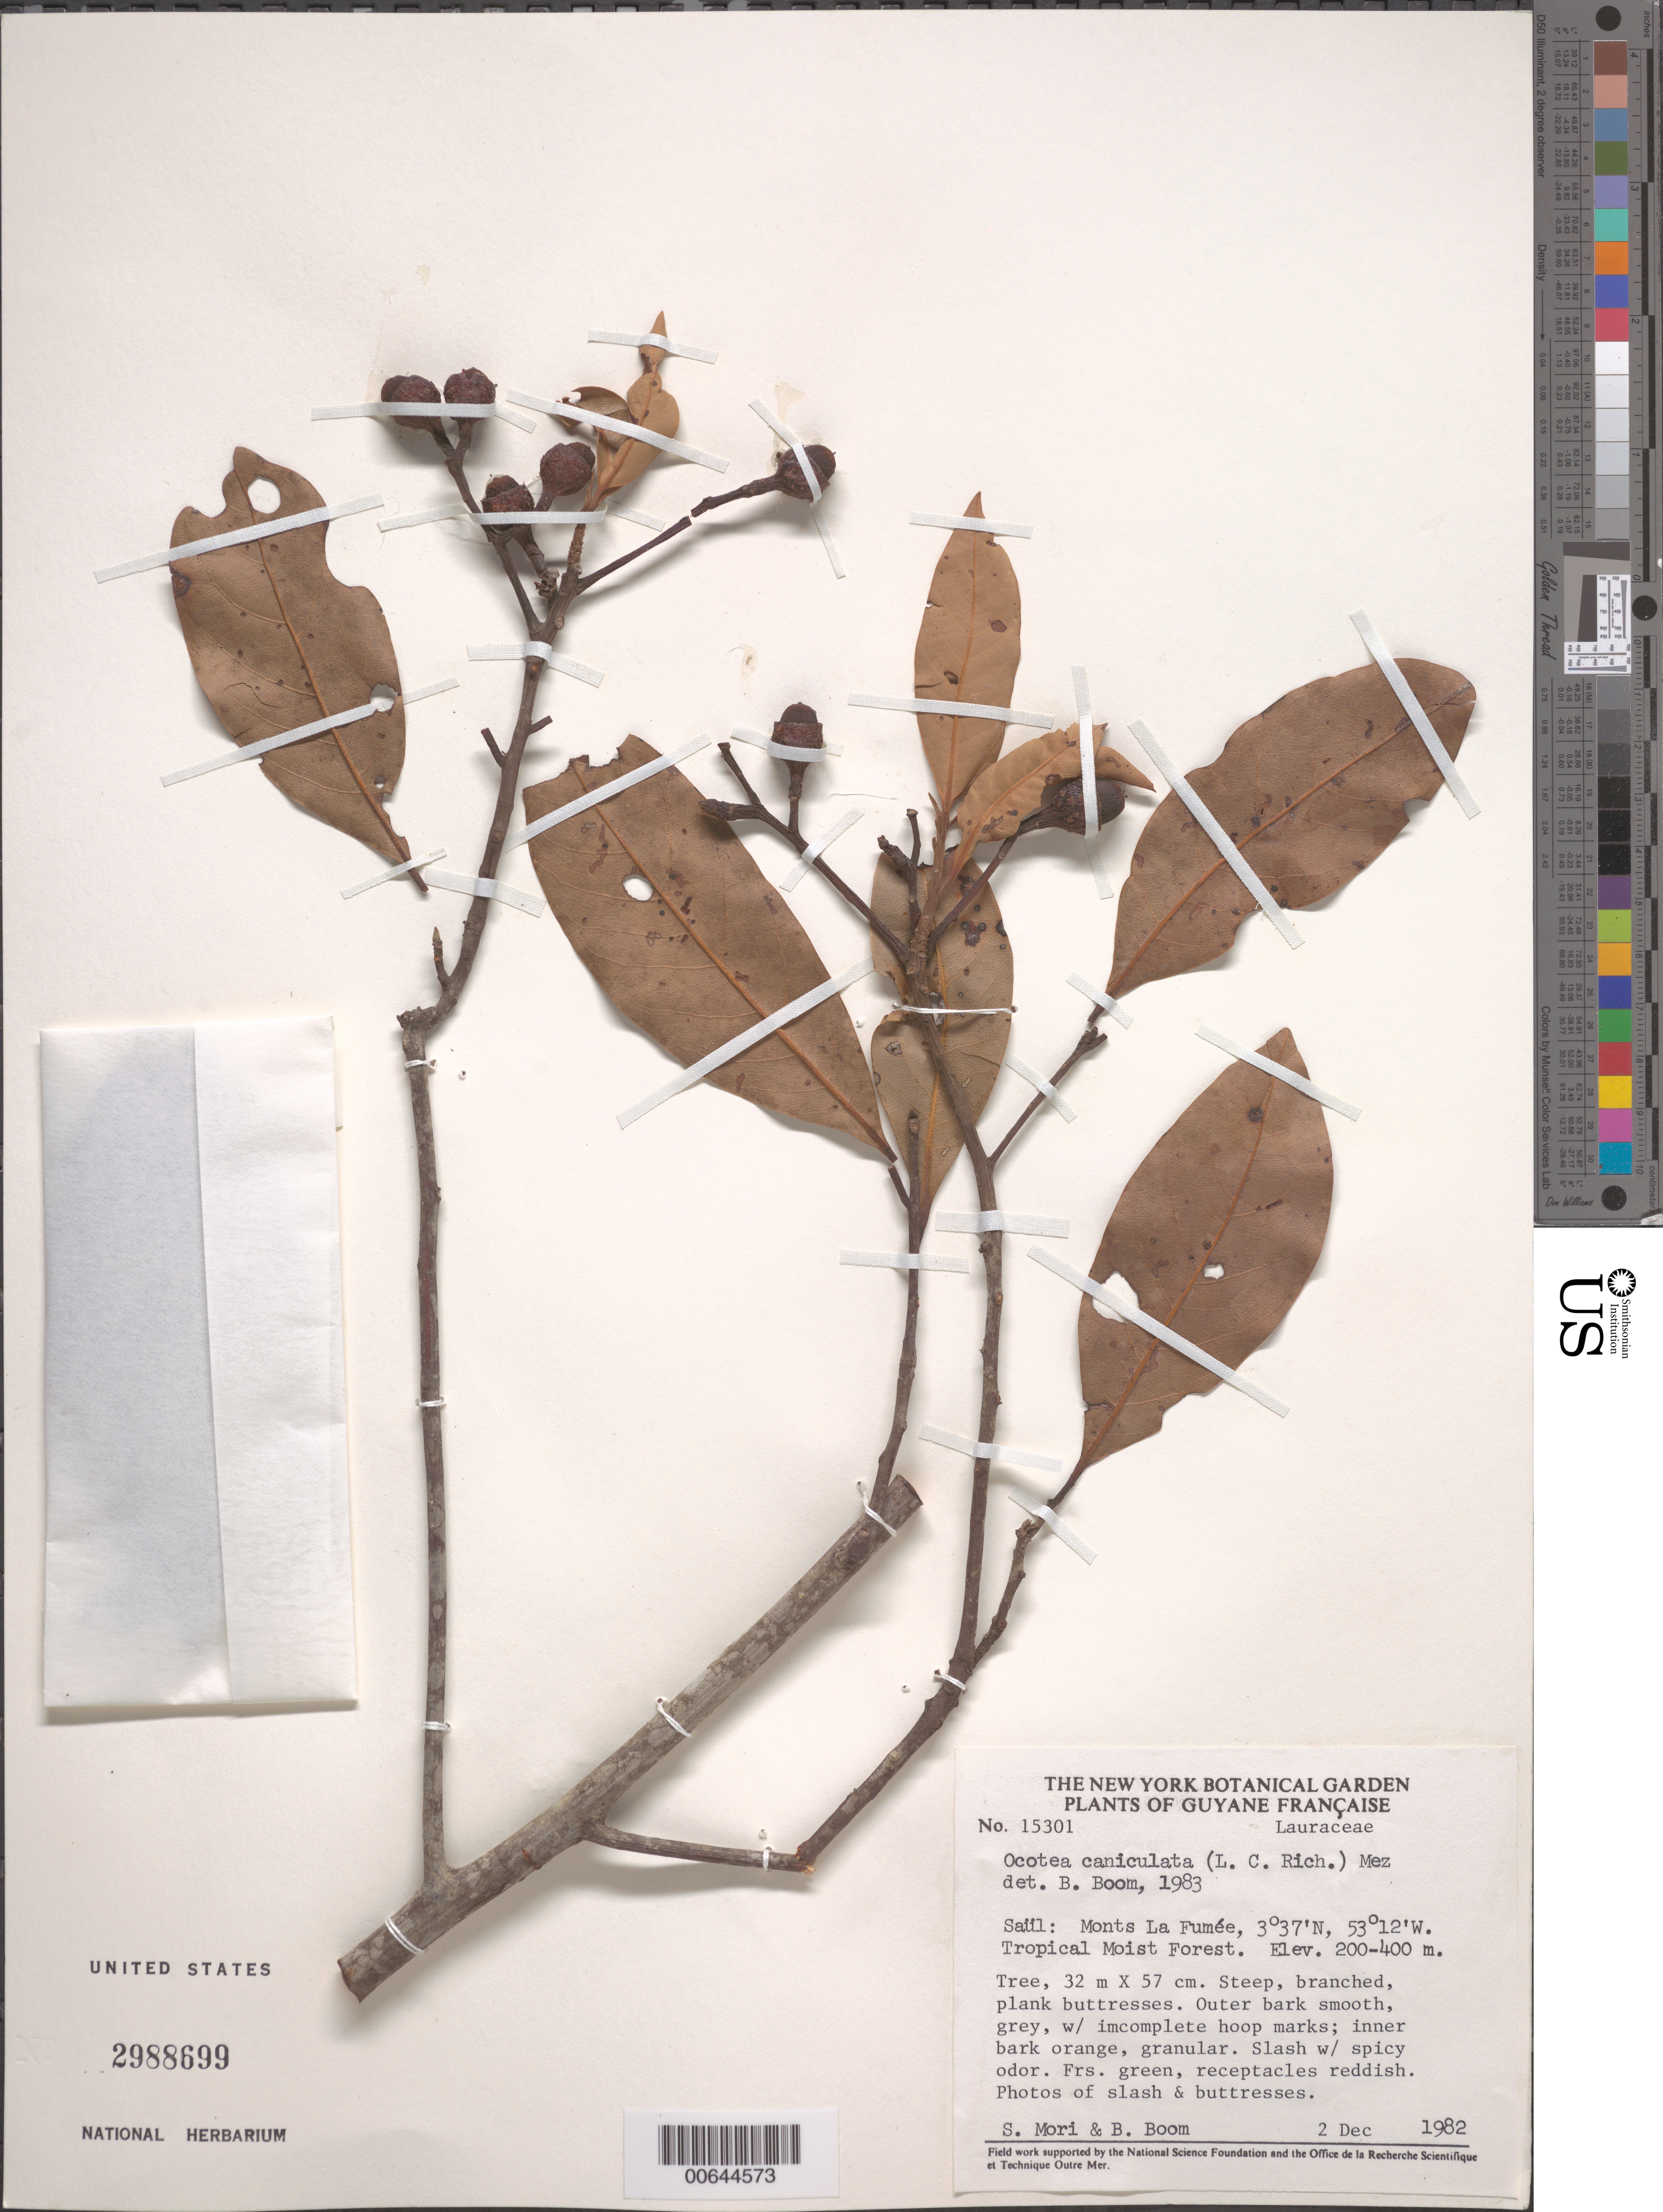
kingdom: Plantae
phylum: Tracheophyta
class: Magnoliopsida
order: Laurales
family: Lauraceae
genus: Ocotea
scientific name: Ocotea canaliculata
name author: (Rich.) Mez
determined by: Boom, B. M.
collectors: S. Mori & B. M. Boom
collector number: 15301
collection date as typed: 2-Dec-82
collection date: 1982-12-02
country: French Guiana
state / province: Saint-Laurent-du-Maroni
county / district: Saül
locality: Saül, Monts La Fumée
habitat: Tropical moist forest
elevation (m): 200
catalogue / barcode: US 2988699